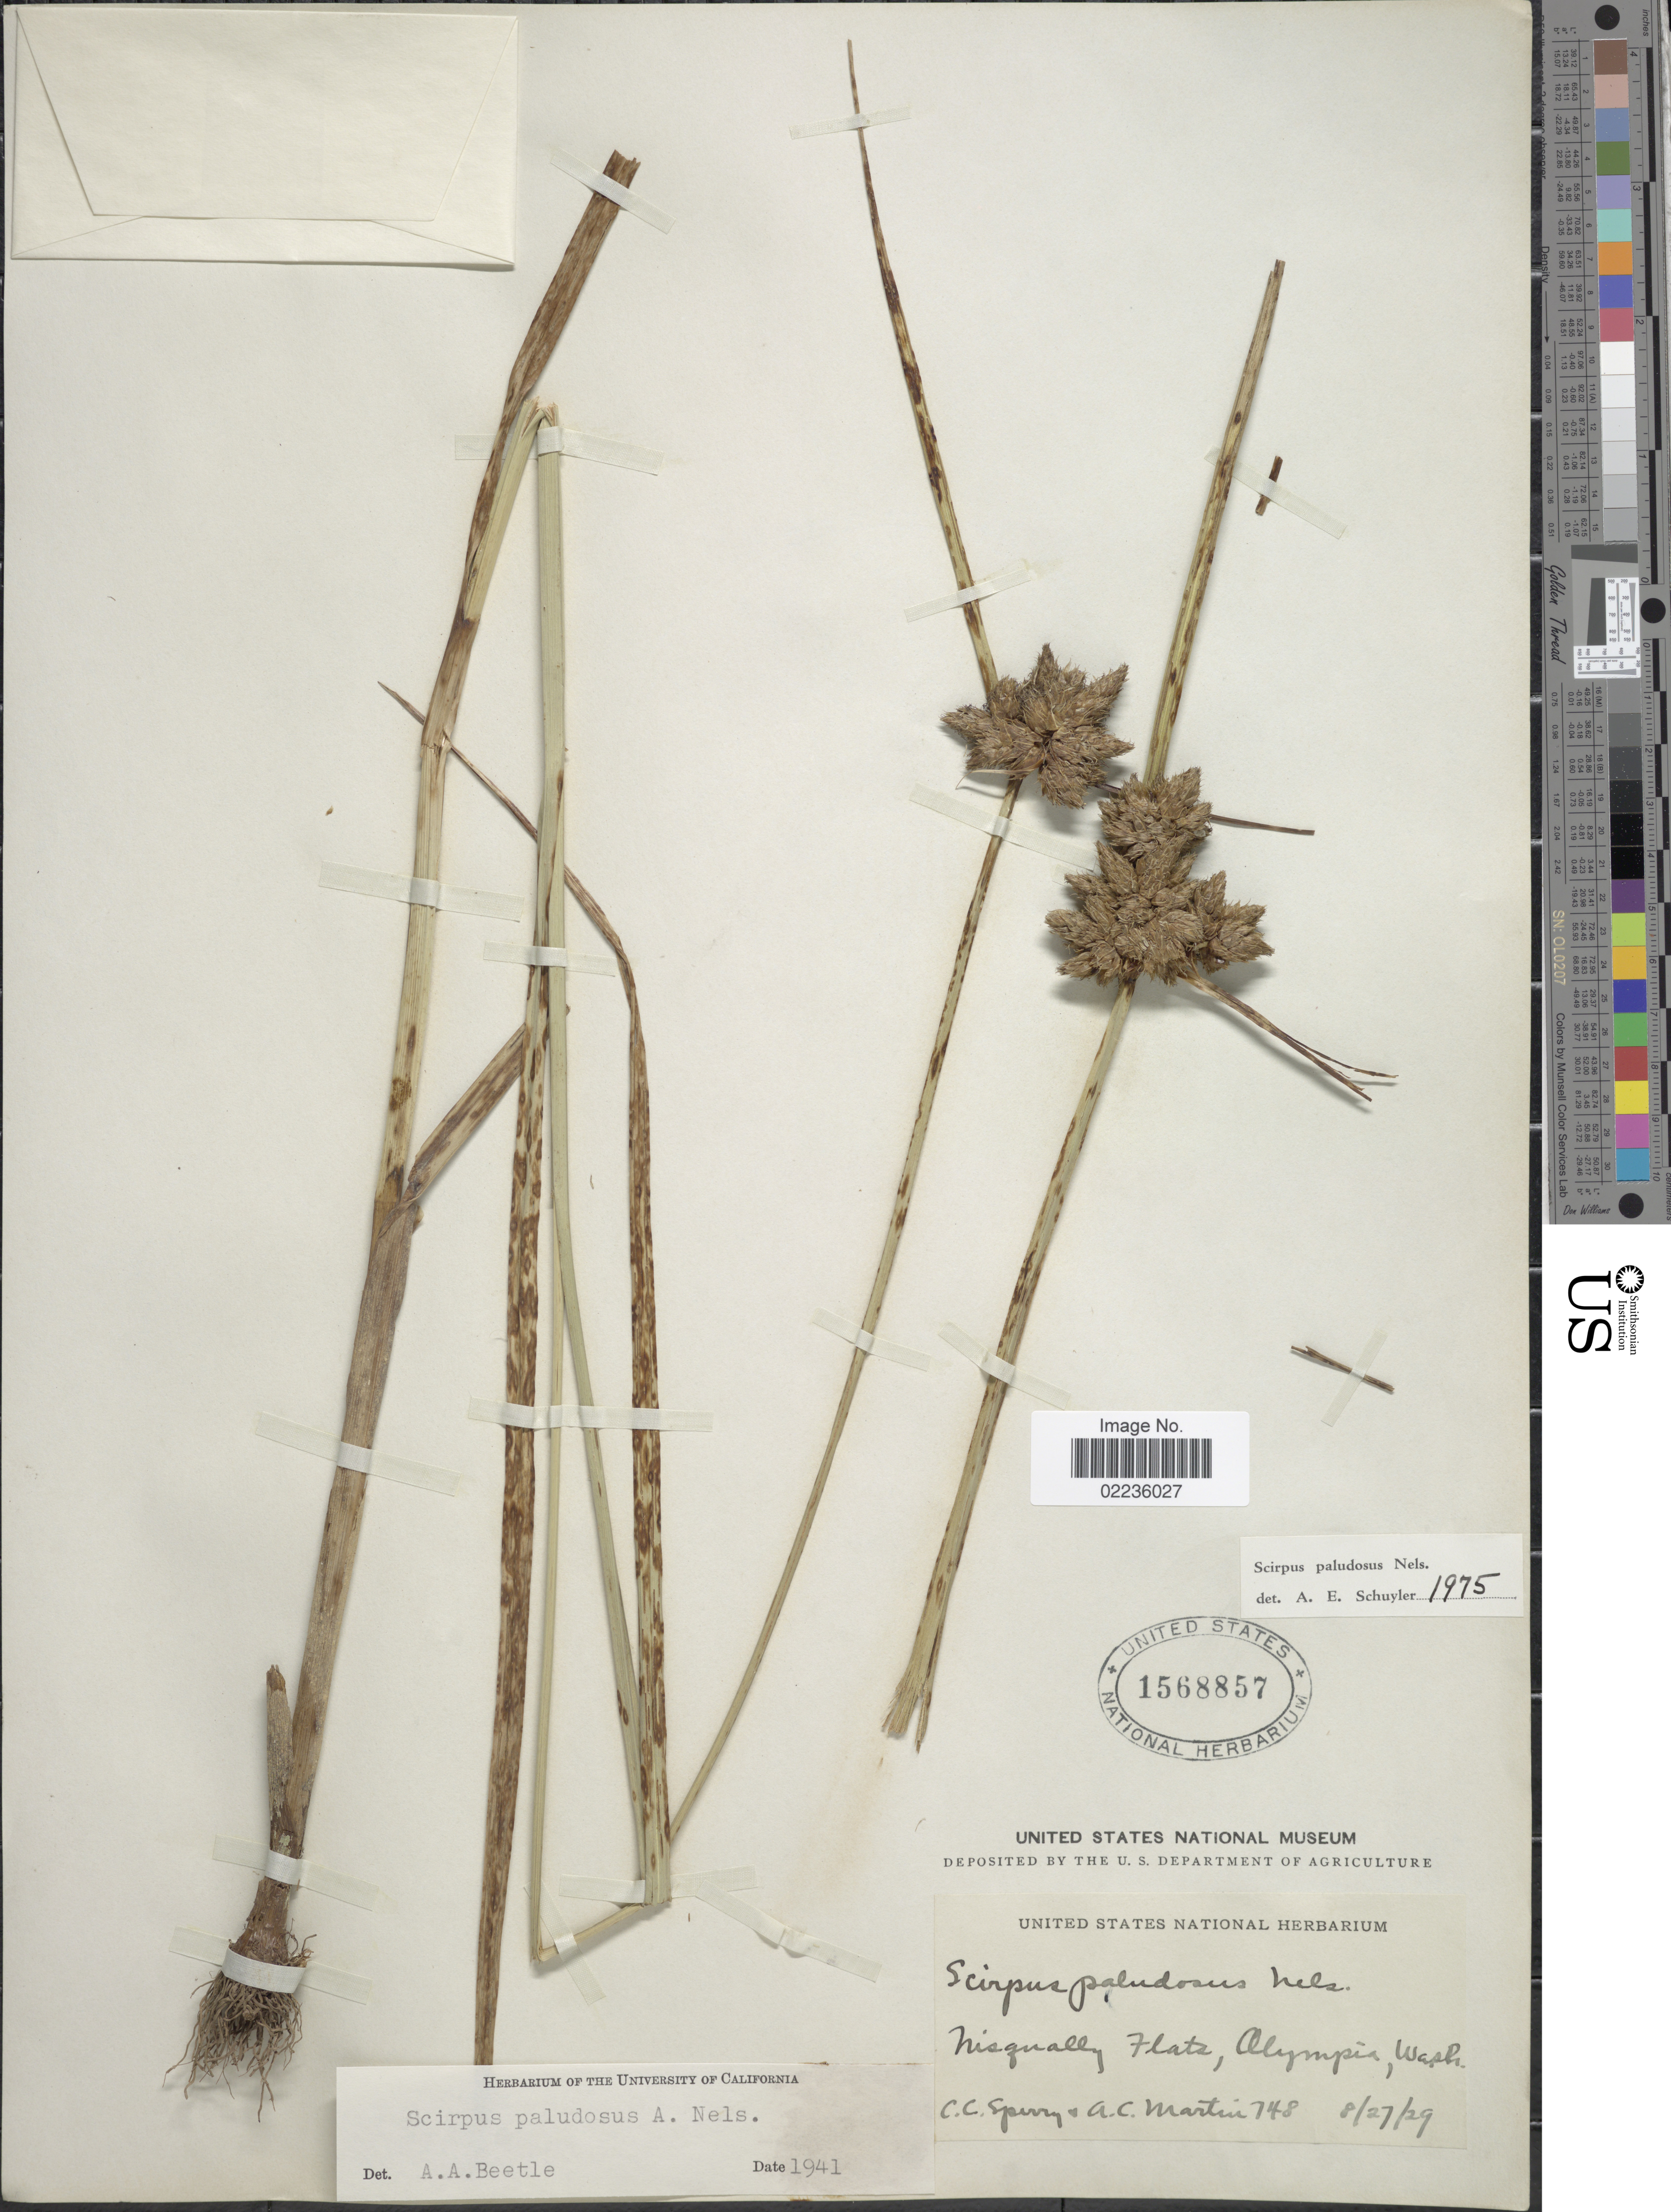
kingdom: Plantae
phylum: Tracheophyta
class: Liliopsida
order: Poales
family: Cyperaceae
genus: Bolboschoenus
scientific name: Bolboschoenus maritimus subsp. paludosus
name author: (A. Nelson) T. Koyama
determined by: Strong, M. T., (US), Smithsonian Institution - National Museum of Natural History (UNITED STATES)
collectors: C. C. Sperry & A. C. Martin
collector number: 748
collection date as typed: Transcribed d/m/y: 27/8/29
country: United States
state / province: Washington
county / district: Thurston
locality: Nisqually Flats, Olympia, Wash.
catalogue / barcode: US 1568857